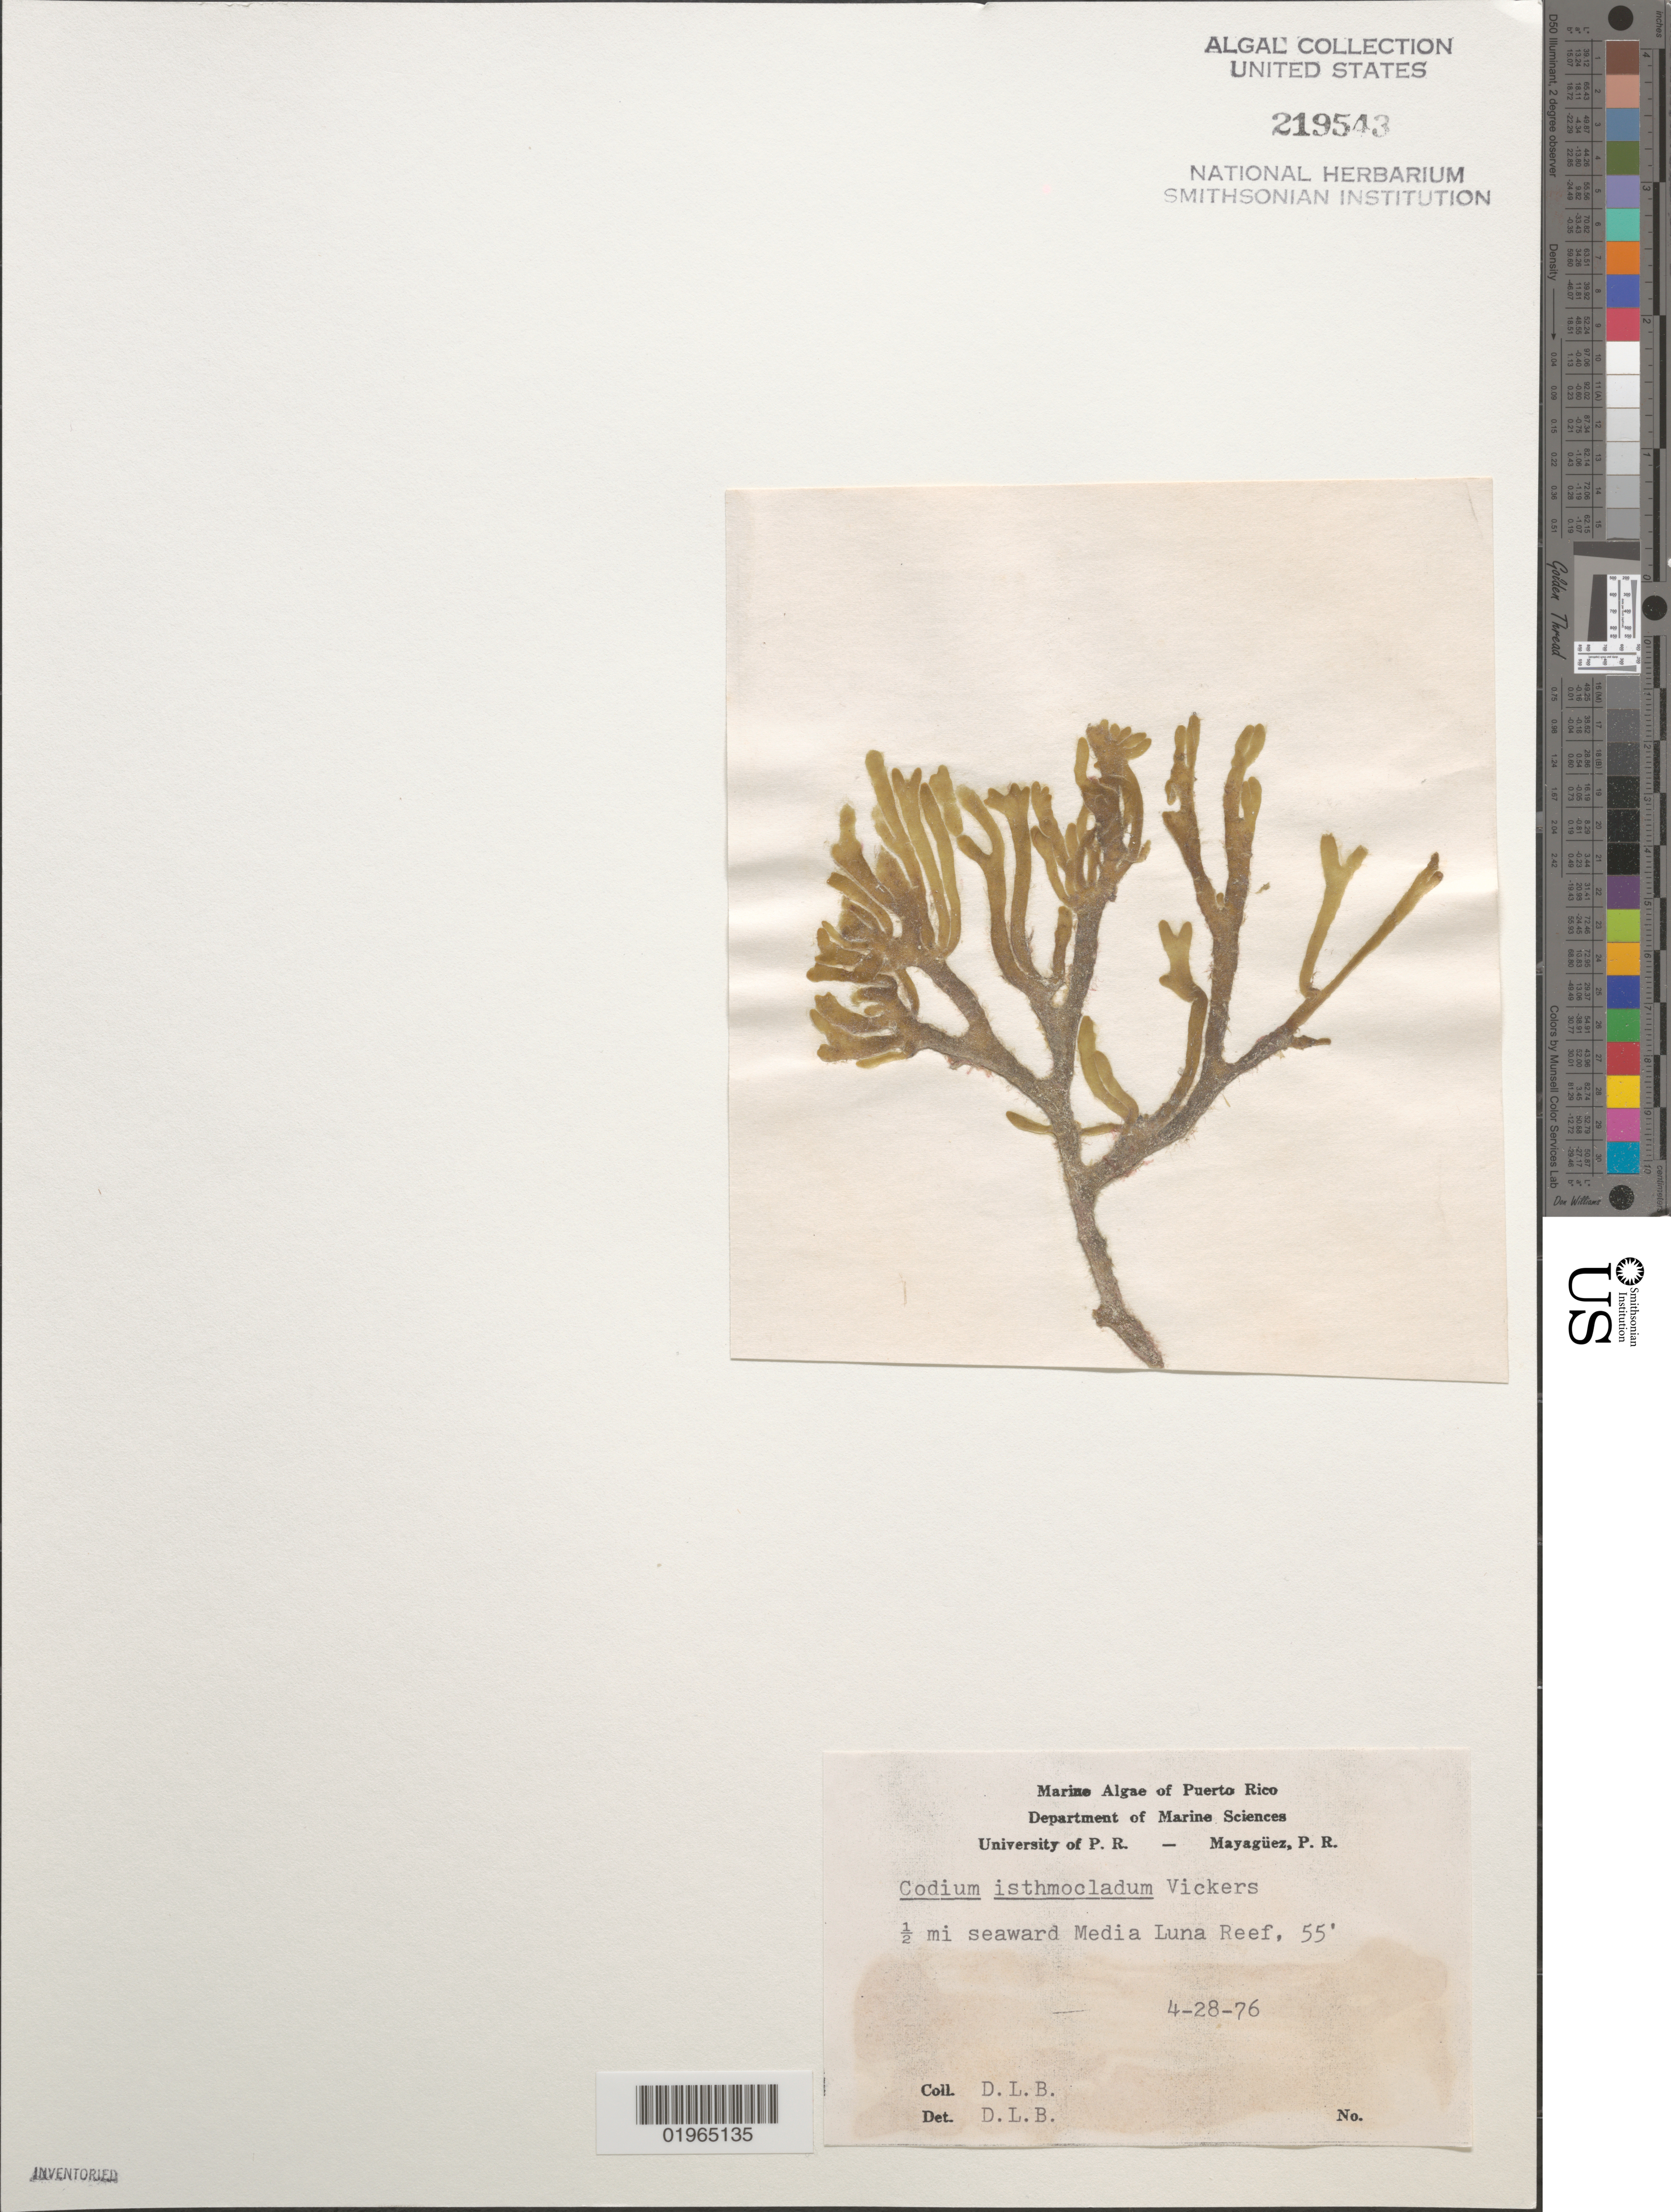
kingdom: Plantae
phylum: Chlorophyta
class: Ulvophyceae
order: Bryopsidales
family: Codiaceae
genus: Codium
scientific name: Codium isthmocladum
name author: Vickers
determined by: Ballantine, D. L.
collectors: D.L. Ballantine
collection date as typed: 28 Apr 1976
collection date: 1976-04-28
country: Puerto Rico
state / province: Lajas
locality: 1/2 mi seaward Media Luna Reef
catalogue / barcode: US 219543